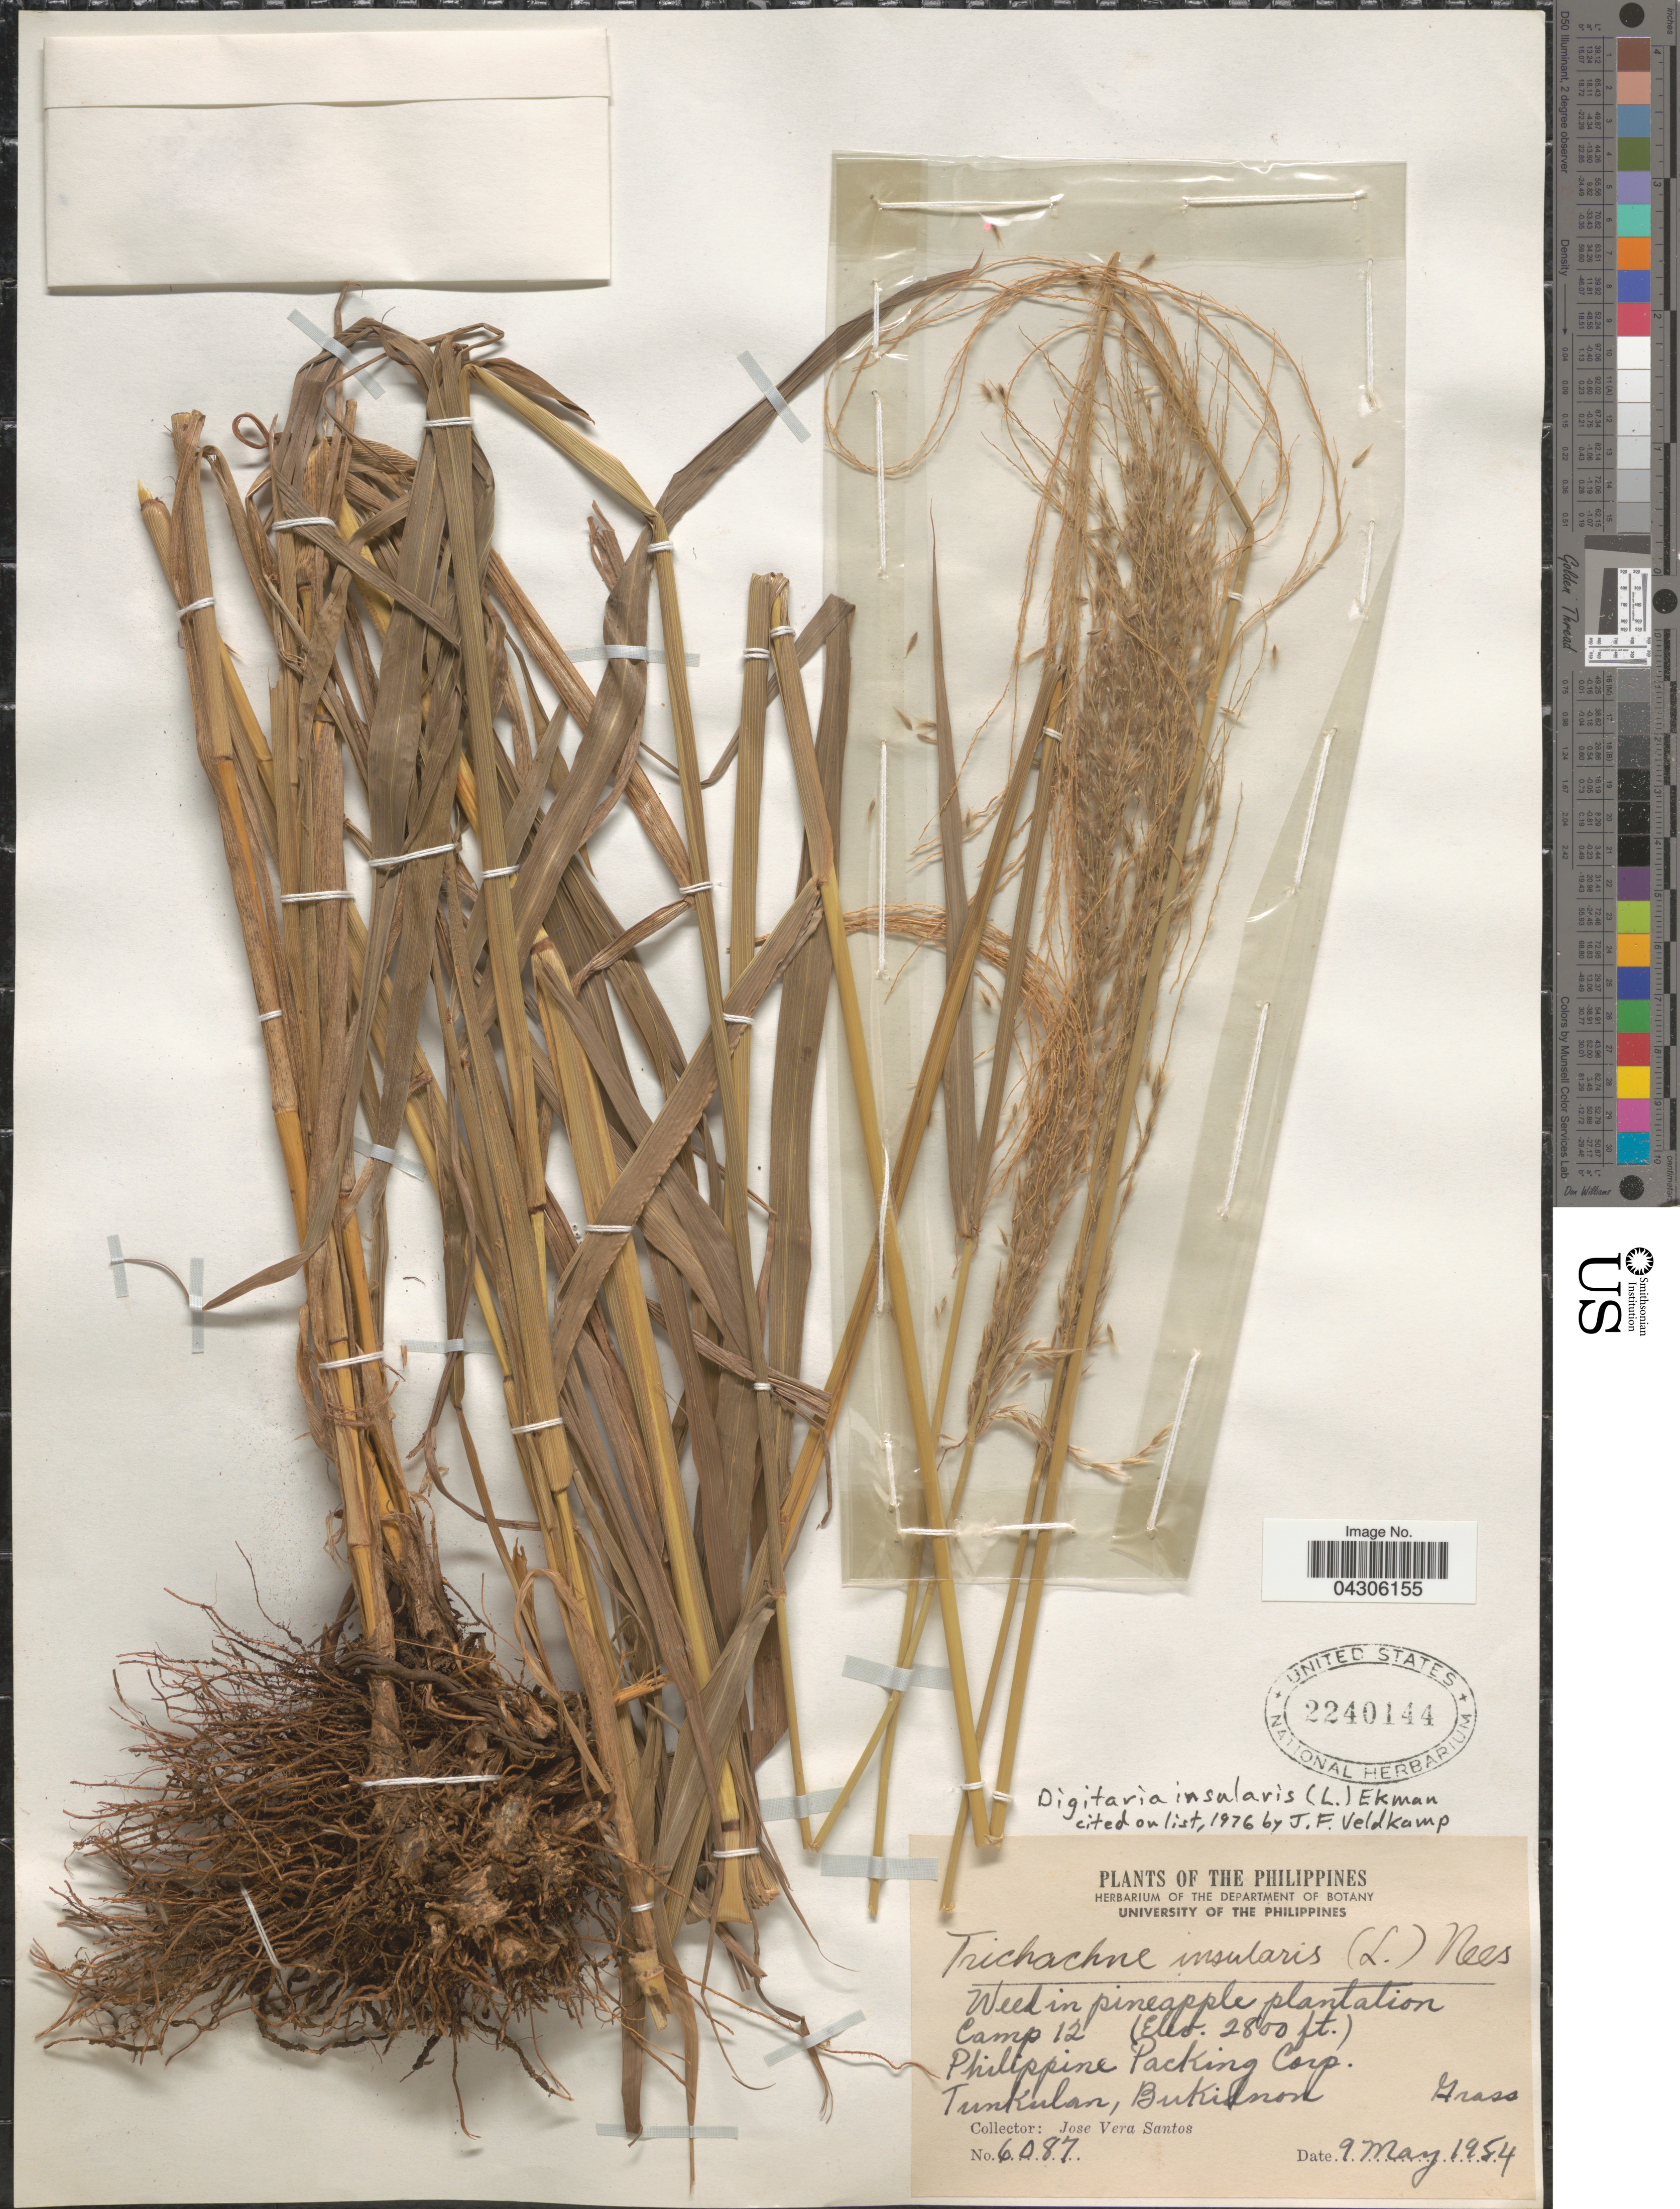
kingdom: Plantae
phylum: Tracheophyta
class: Liliopsida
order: Poales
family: Poaceae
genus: Digitaria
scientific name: Digitaria junghuhniana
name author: (Nees ex Steud.) Henr.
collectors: J. Santos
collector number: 6087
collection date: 1954-05-09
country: Philippines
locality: Weed in pineapple plantation Camp 12. Philippine Packing Crop. Tunkulan, Bukidnon.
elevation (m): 853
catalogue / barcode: US 2240144